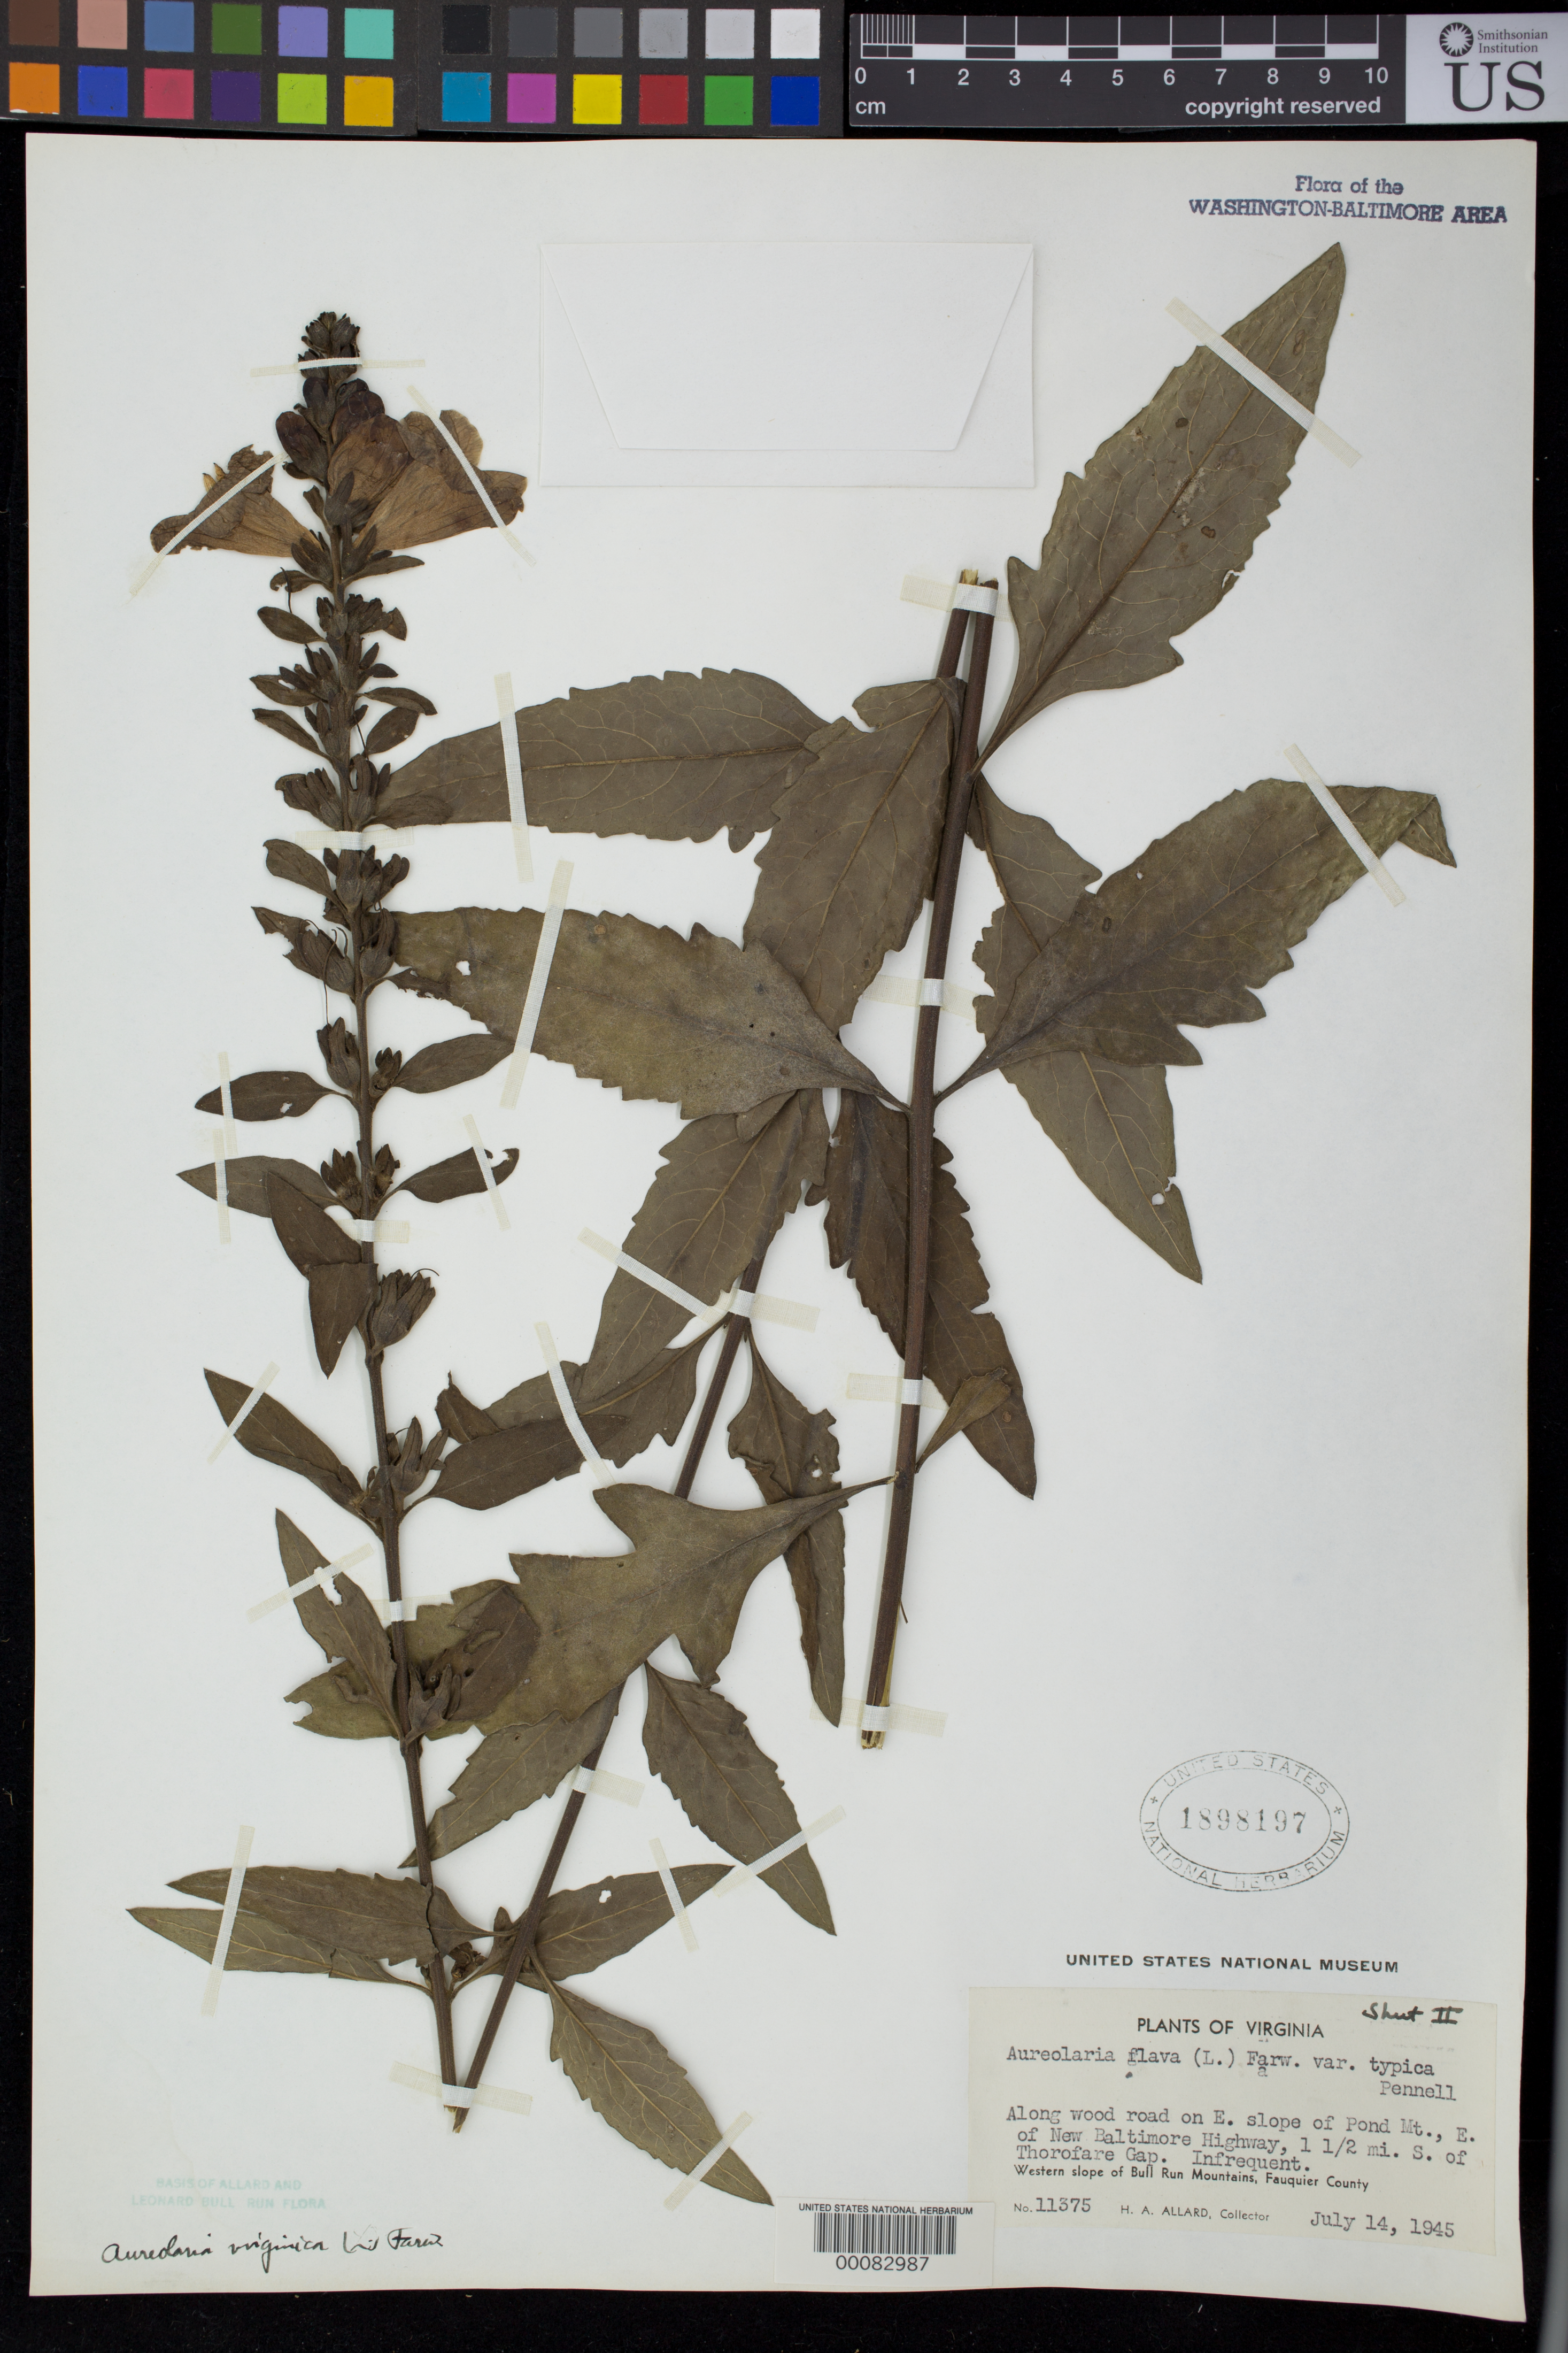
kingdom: Plantae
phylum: Tracheophyta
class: Magnoliopsida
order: Lamiales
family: Orobanchaceae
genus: Aureolaria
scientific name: Aureolaria virginica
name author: (L.) Pennell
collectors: H. A. Allard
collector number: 11375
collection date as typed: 14 Jul 1945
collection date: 1945-07-14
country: United States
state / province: Virginia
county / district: Fauquier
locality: South of Thorofare Gap east slope of Pond Mountain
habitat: Wood road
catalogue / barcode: US 1898197